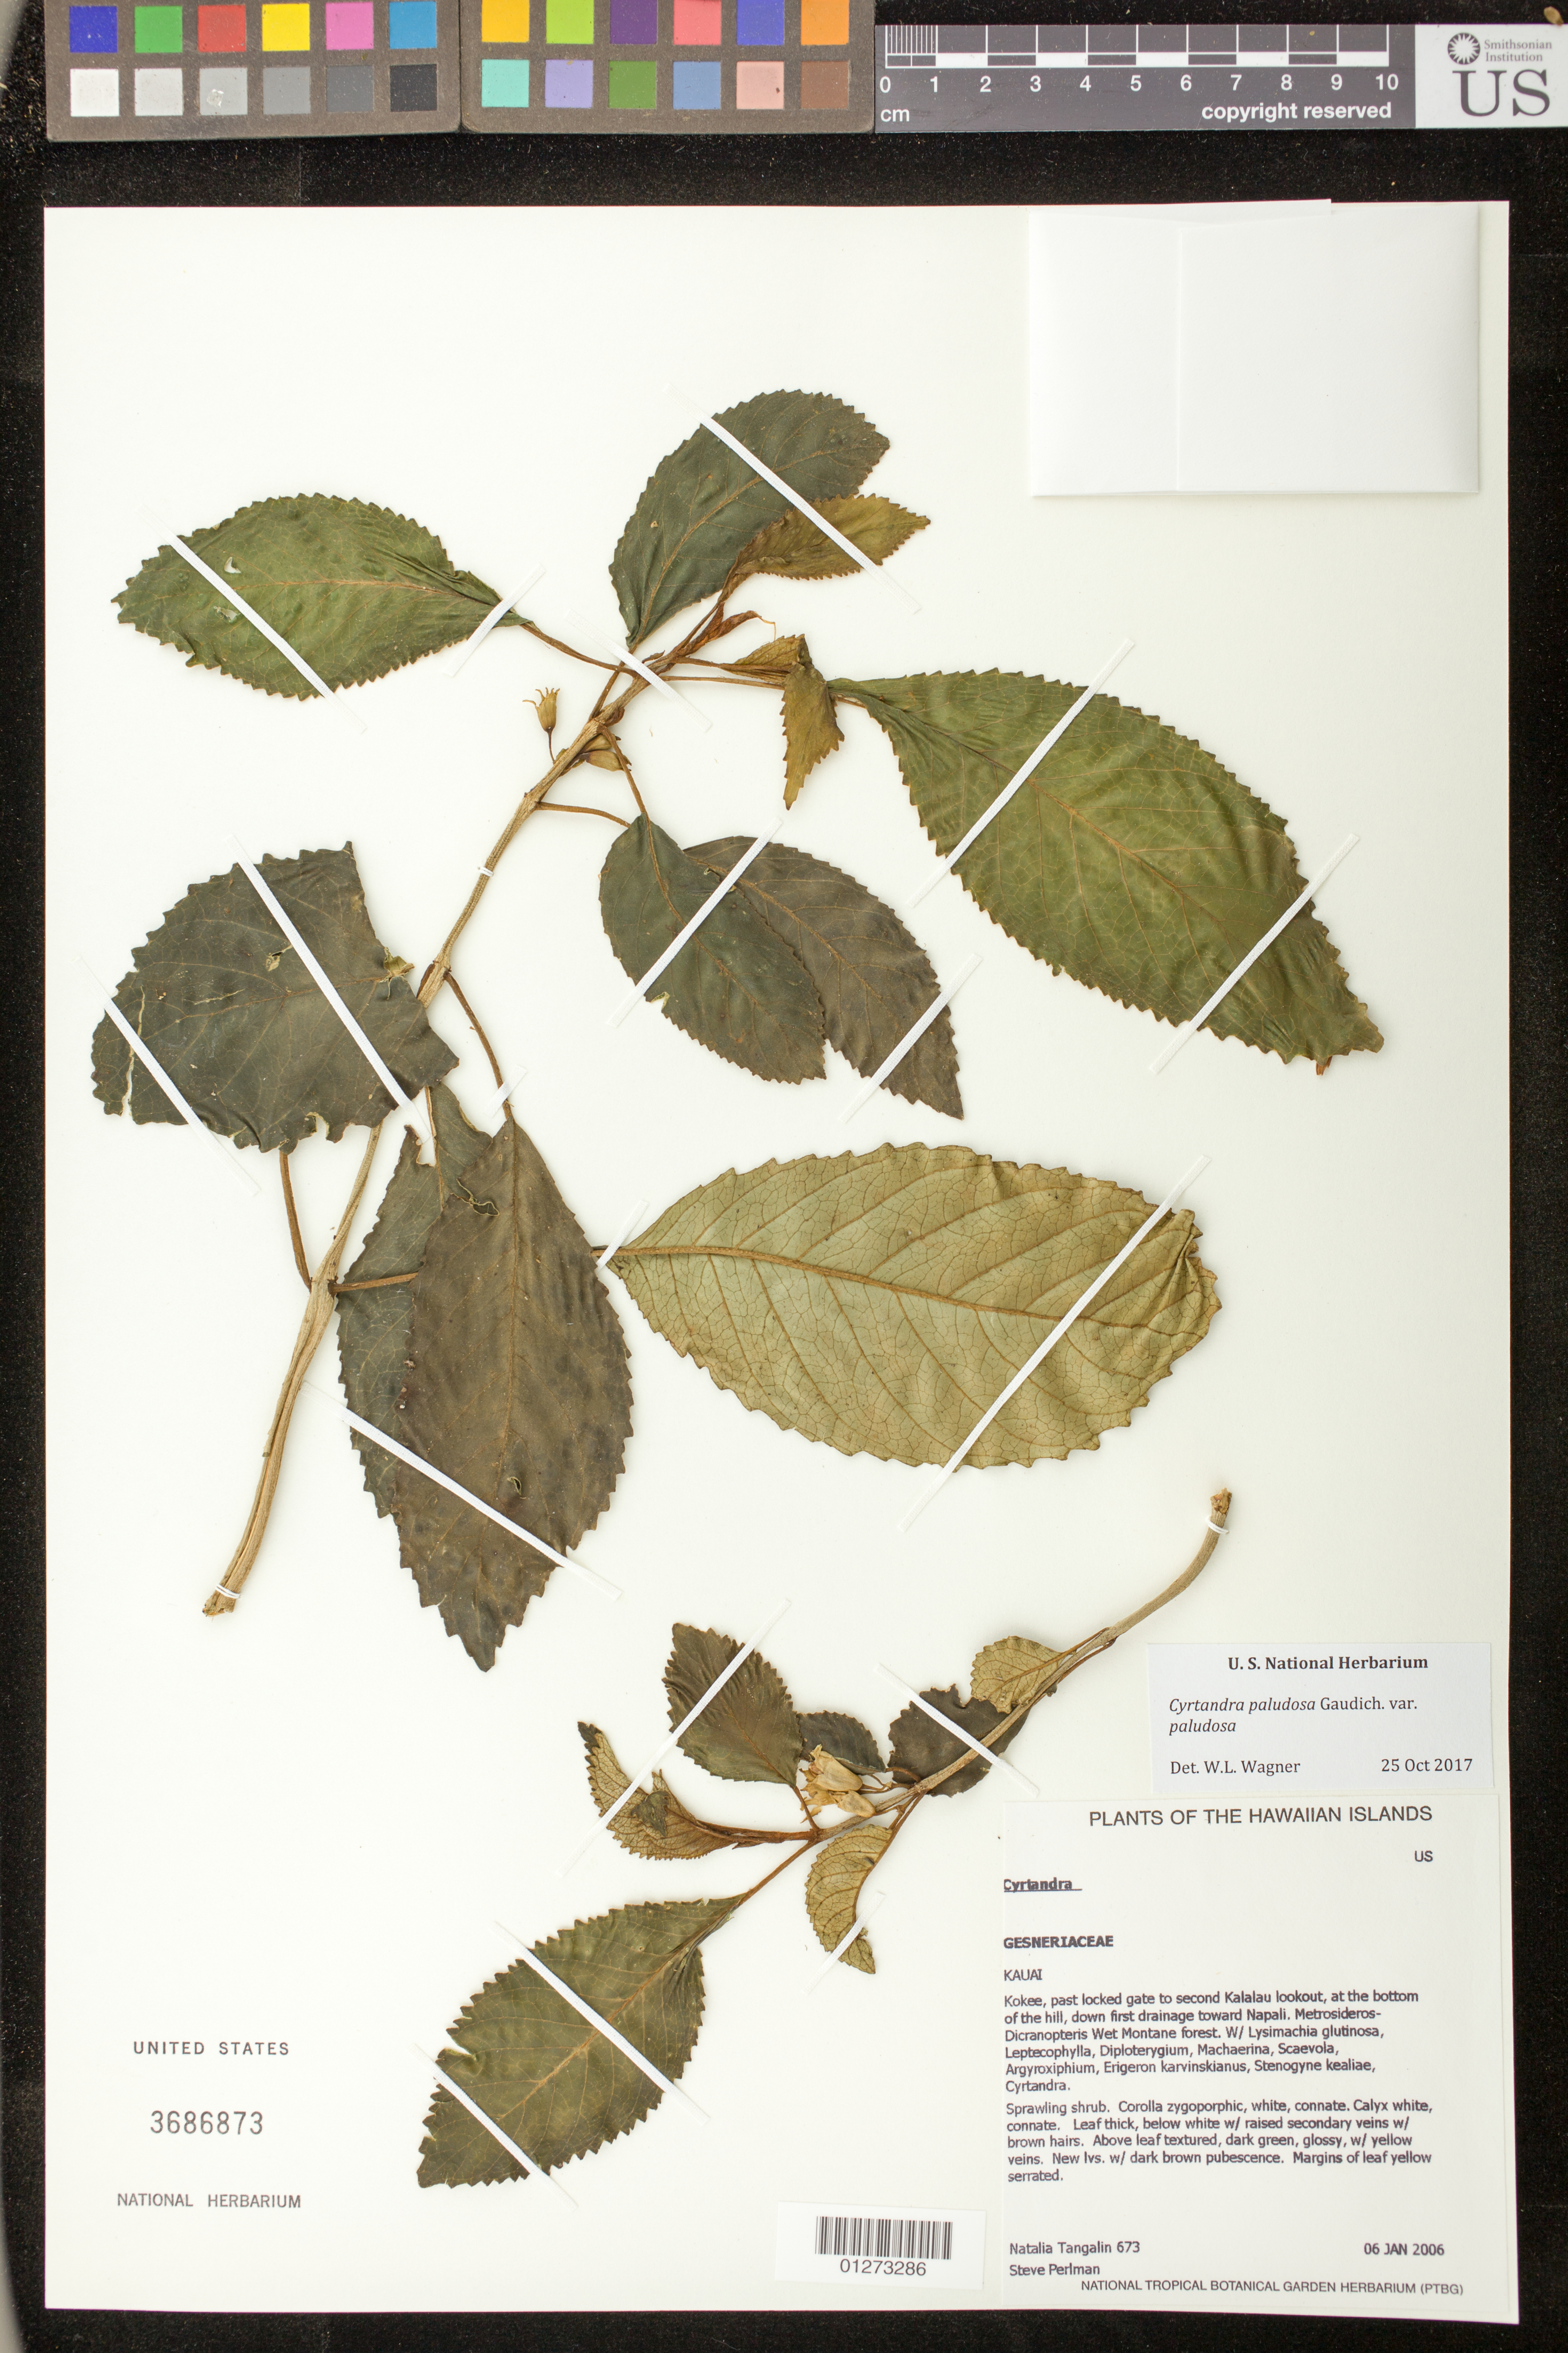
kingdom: Plantae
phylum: Tracheophyta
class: Magnoliopsida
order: Lamiales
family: Gesneriaceae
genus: Cyrtandra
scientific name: Cyrtandra paludosa var. paludosa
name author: Gaudich.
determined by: Wagner, W. L., (BOT), Smithsonian Institution - National Museum of Natural History (UNITED STATES)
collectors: N. Tangalin & S. P. Perlman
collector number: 673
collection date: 2006-01-06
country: United States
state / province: Hawaii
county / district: Kauai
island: Kaua'i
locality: Kokee, past locked gate to second Kalalau lookout, at the bottom of the hill, down first drainage toward Napali.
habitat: Wet montane forest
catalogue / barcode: US 3686873